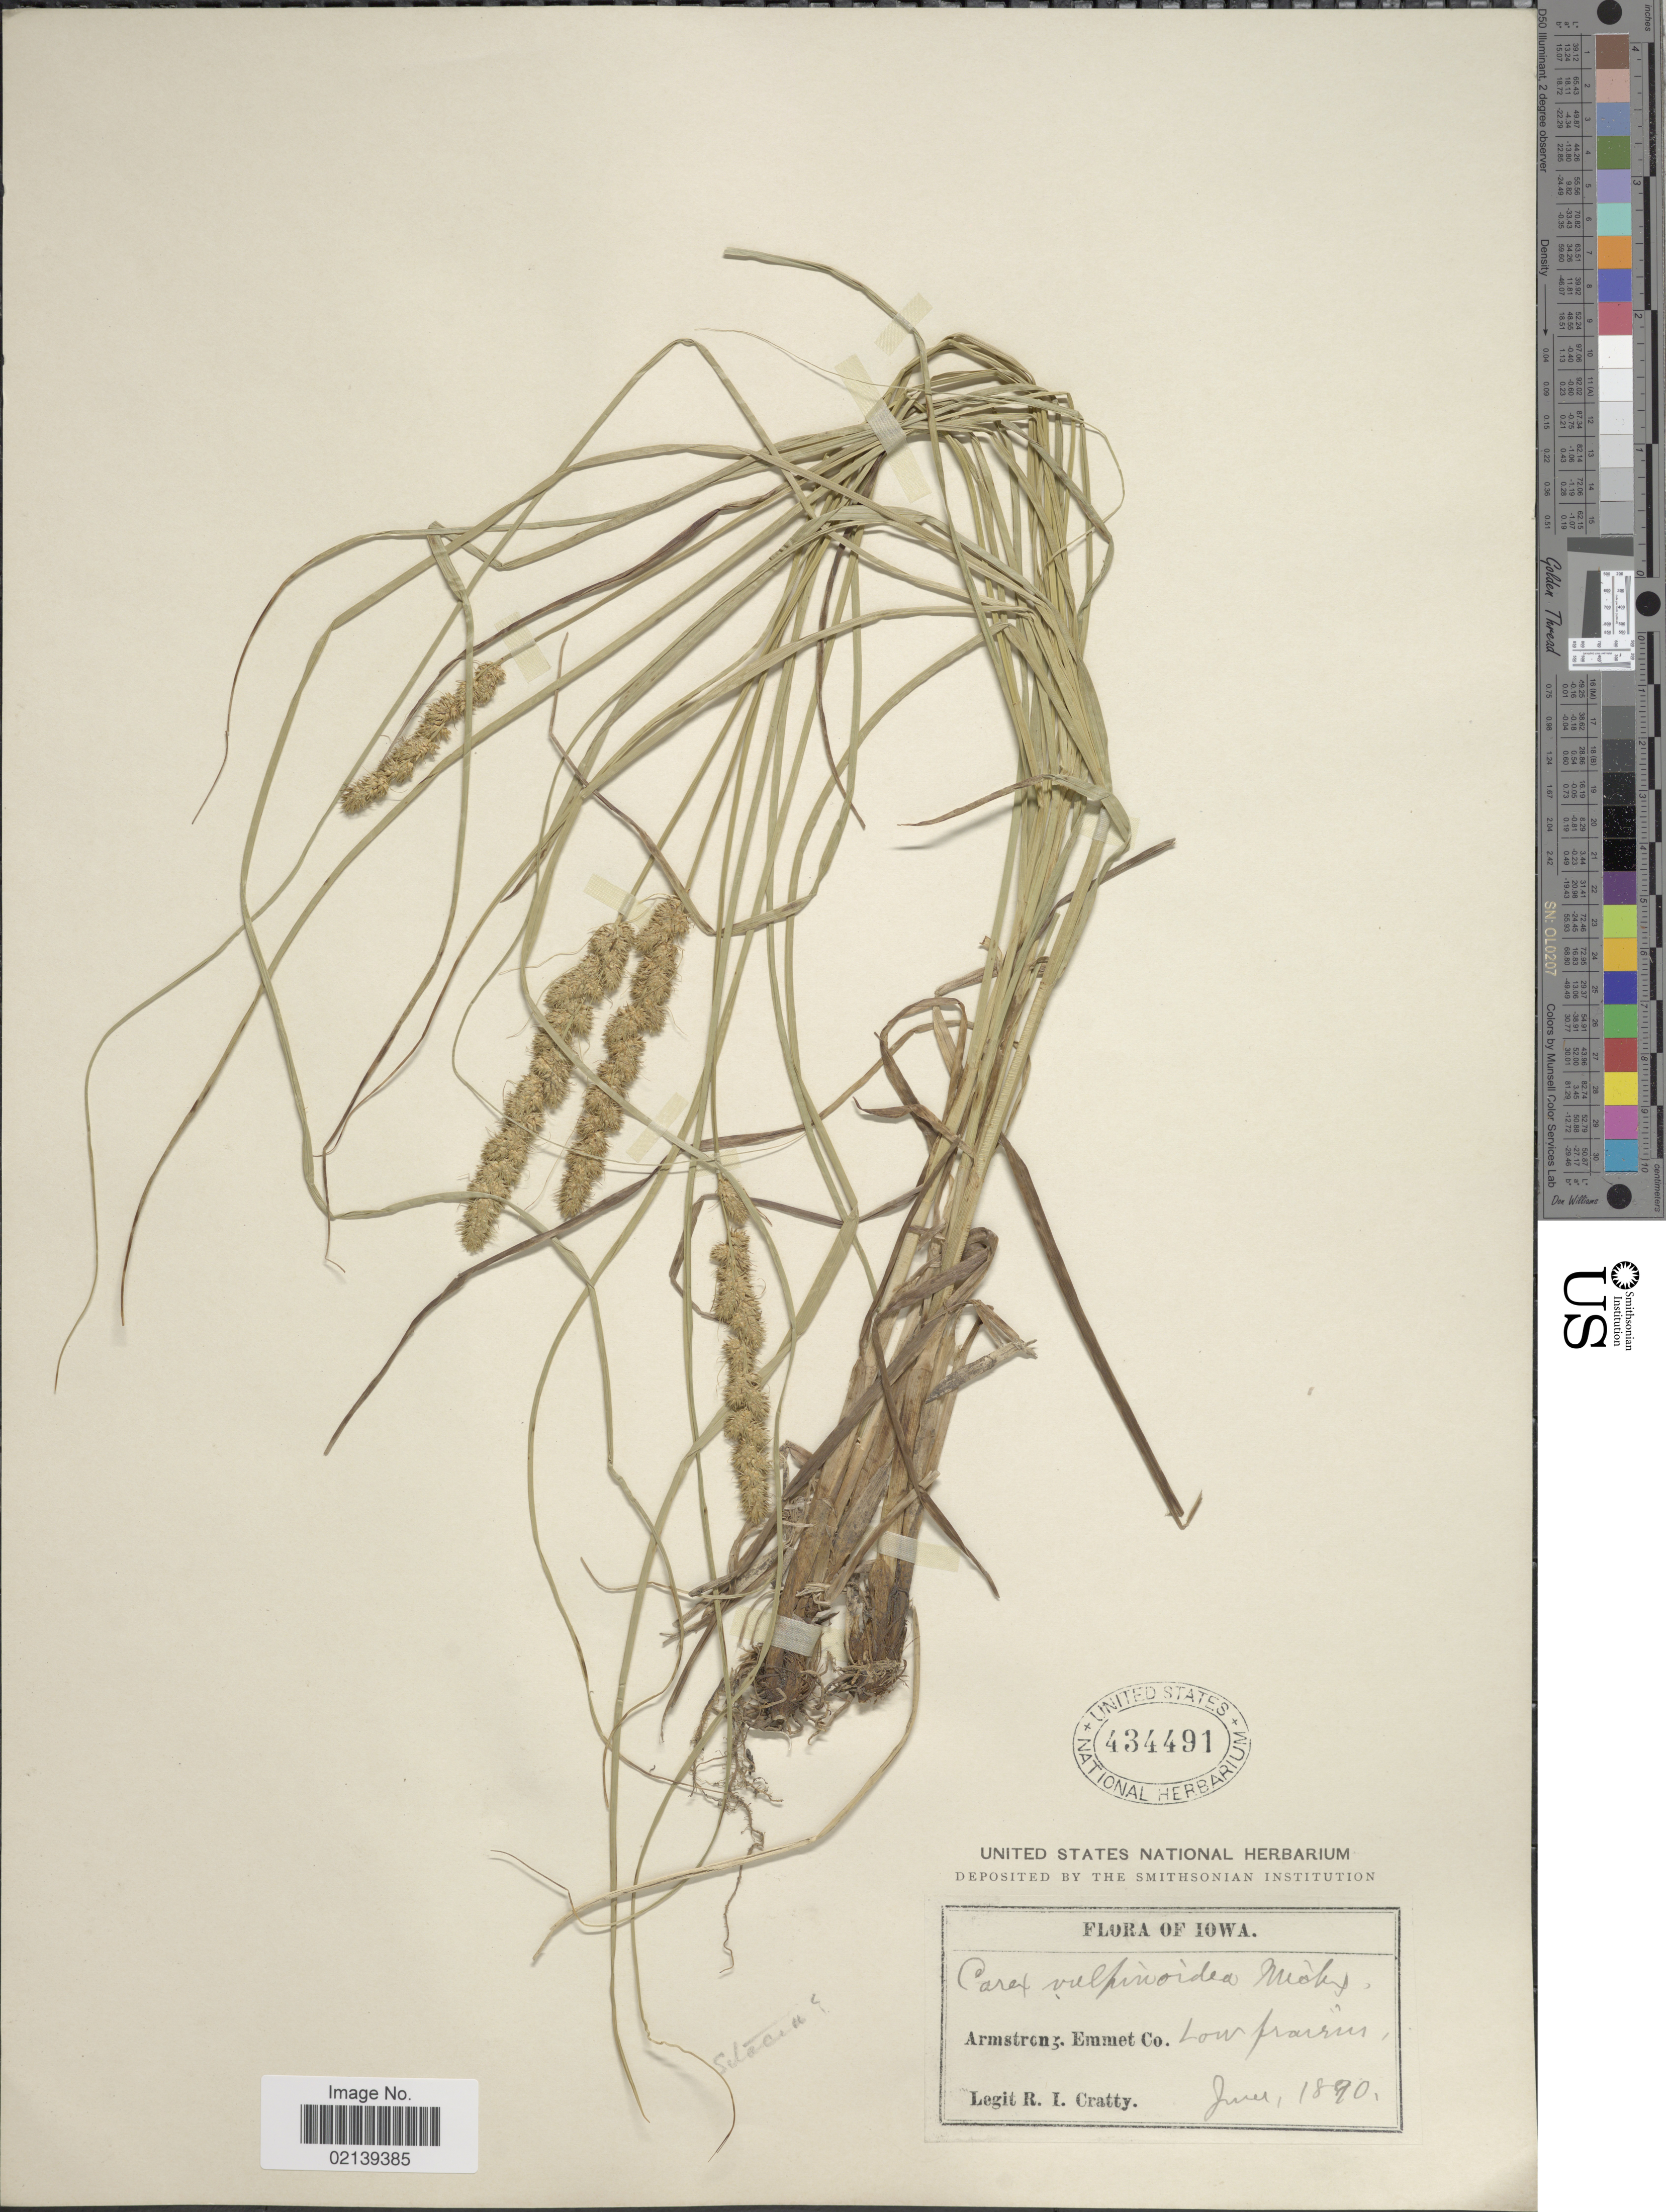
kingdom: Plantae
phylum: Tracheophyta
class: Liliopsida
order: Poales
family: Cyperaceae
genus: Carex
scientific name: Carex vulpinoidea Michx.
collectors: R. Cratty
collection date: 1890-06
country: United States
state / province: Iowa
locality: Armstrong, Emmet Co.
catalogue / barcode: US 434491